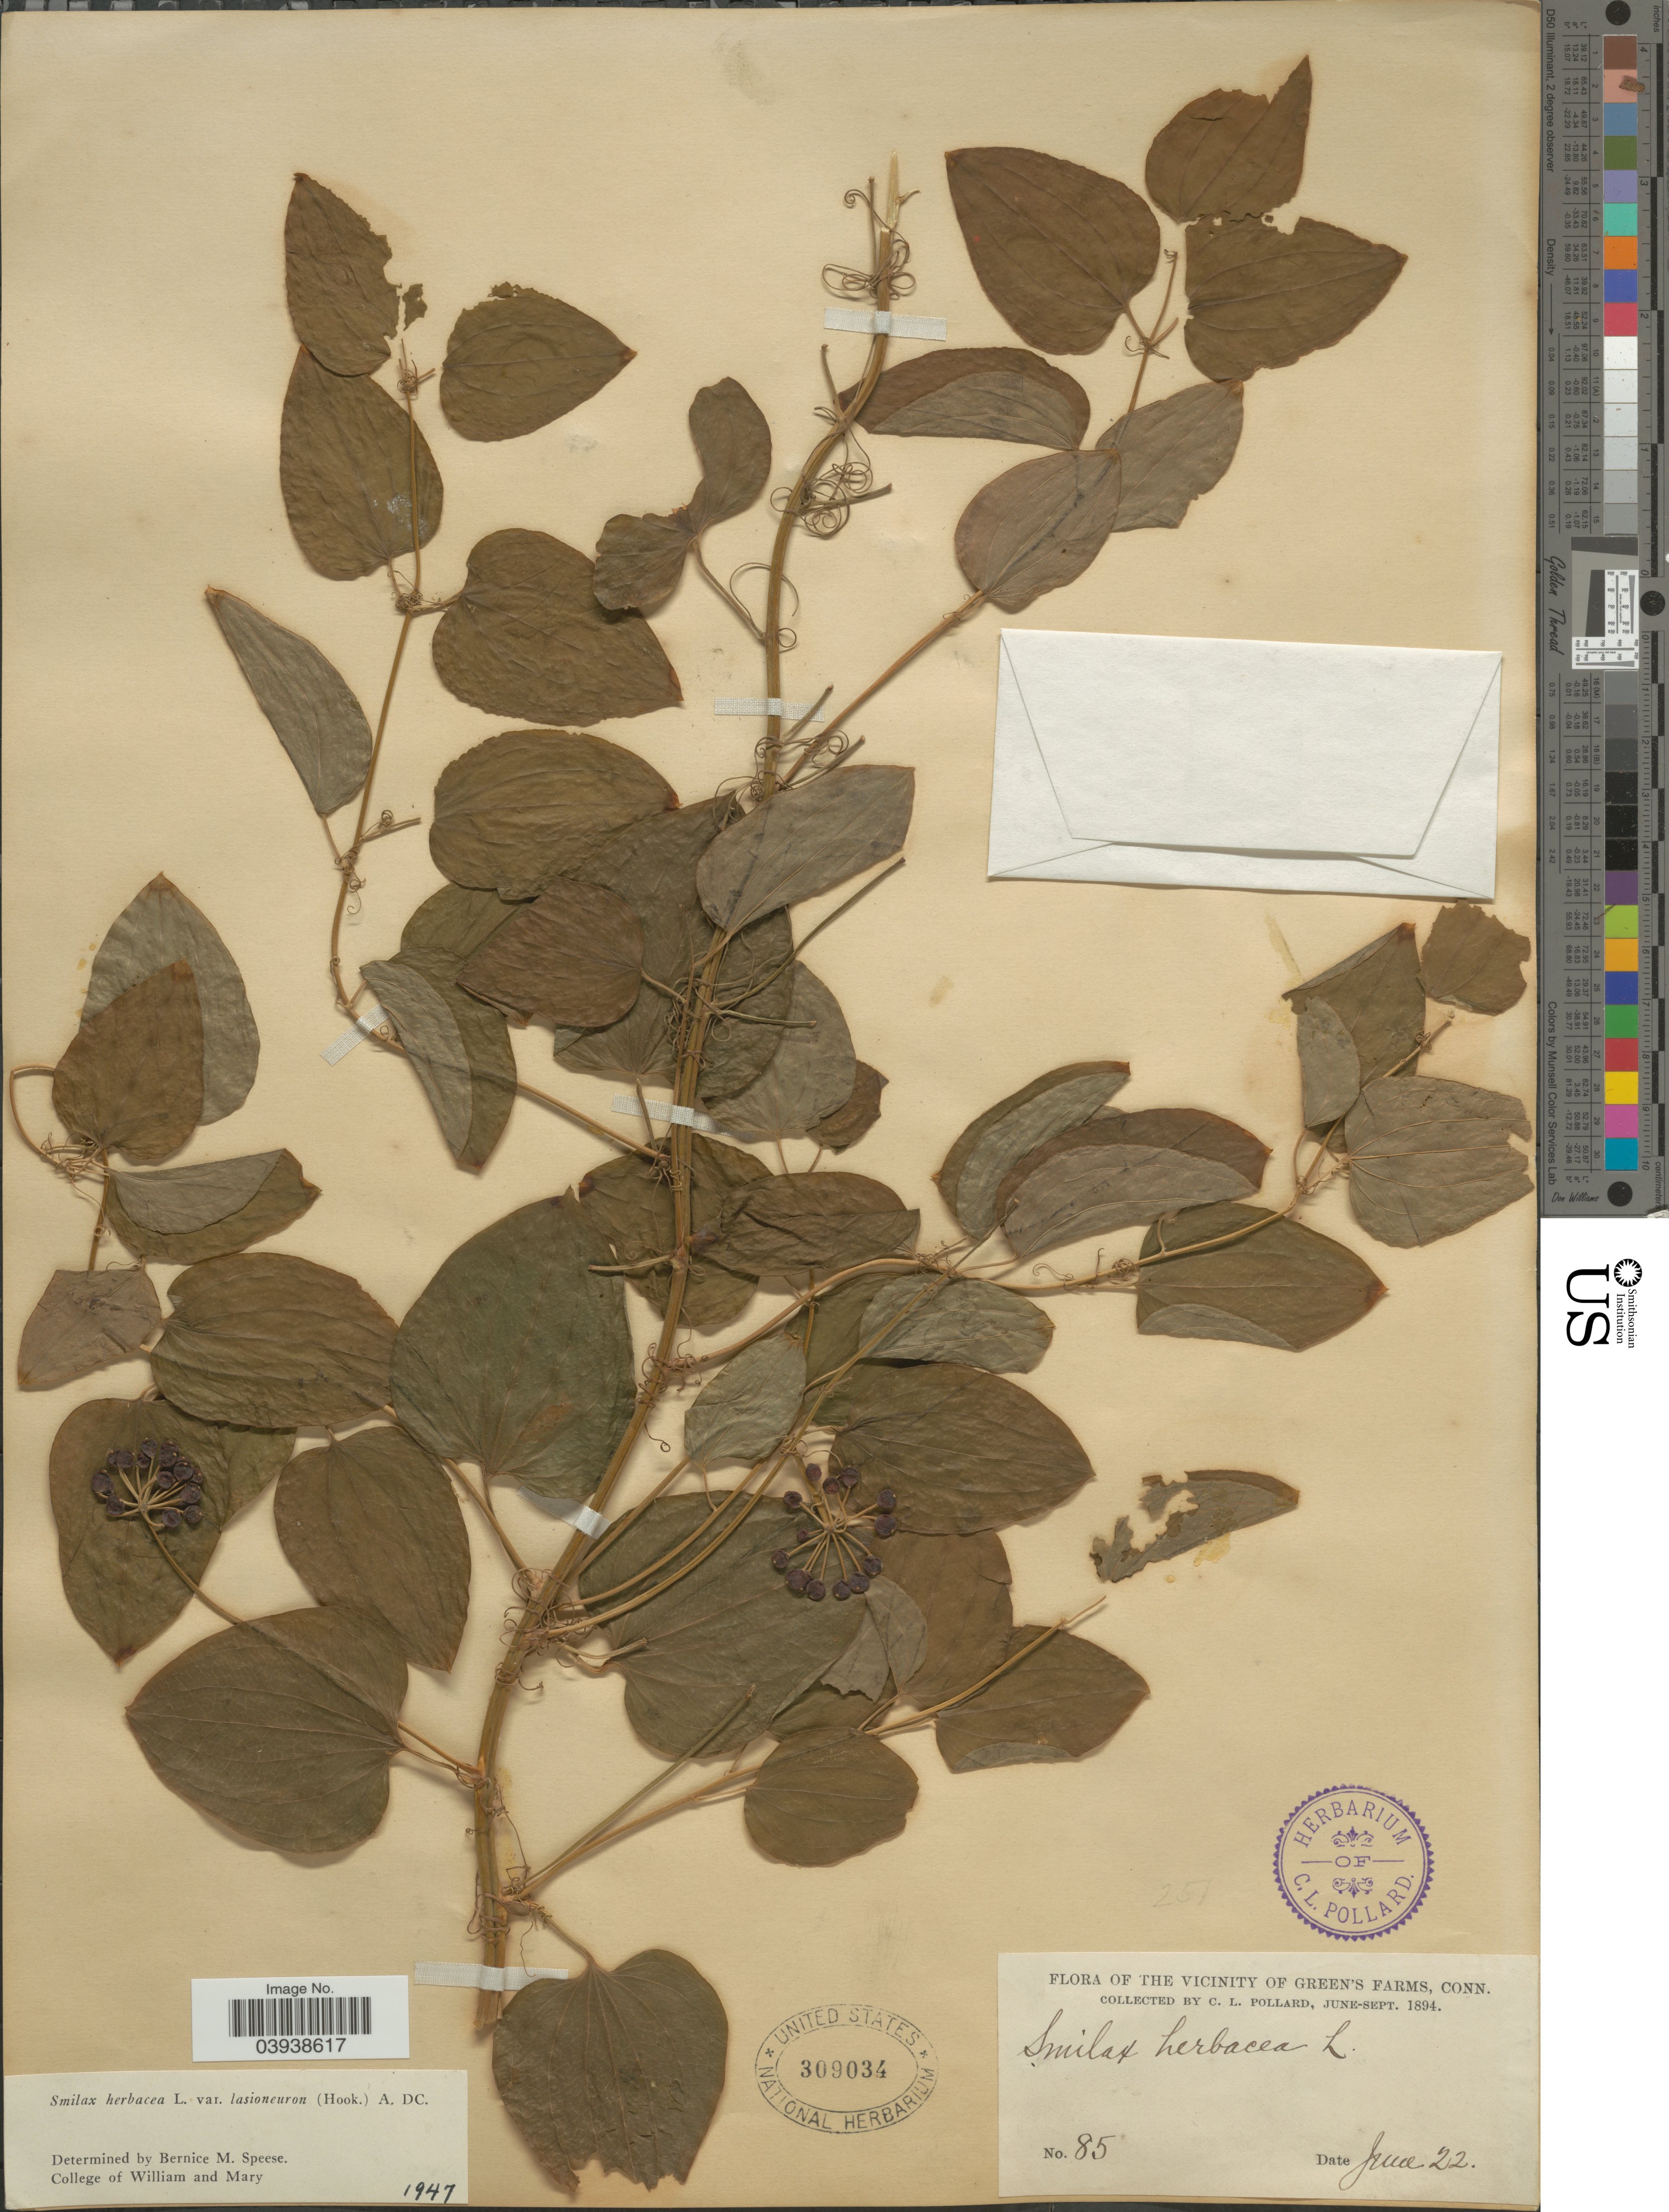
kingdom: Plantae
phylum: Tracheophyta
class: Liliopsida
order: Liliales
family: Smilacaceae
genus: Smilax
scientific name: Smilax herbacea var. lasioneuron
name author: (Hook.) A. DC.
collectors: C. L. Pollard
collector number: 85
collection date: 1894-06-22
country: United States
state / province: Connecticut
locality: The vicinity of Green's Farms.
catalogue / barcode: US 309034